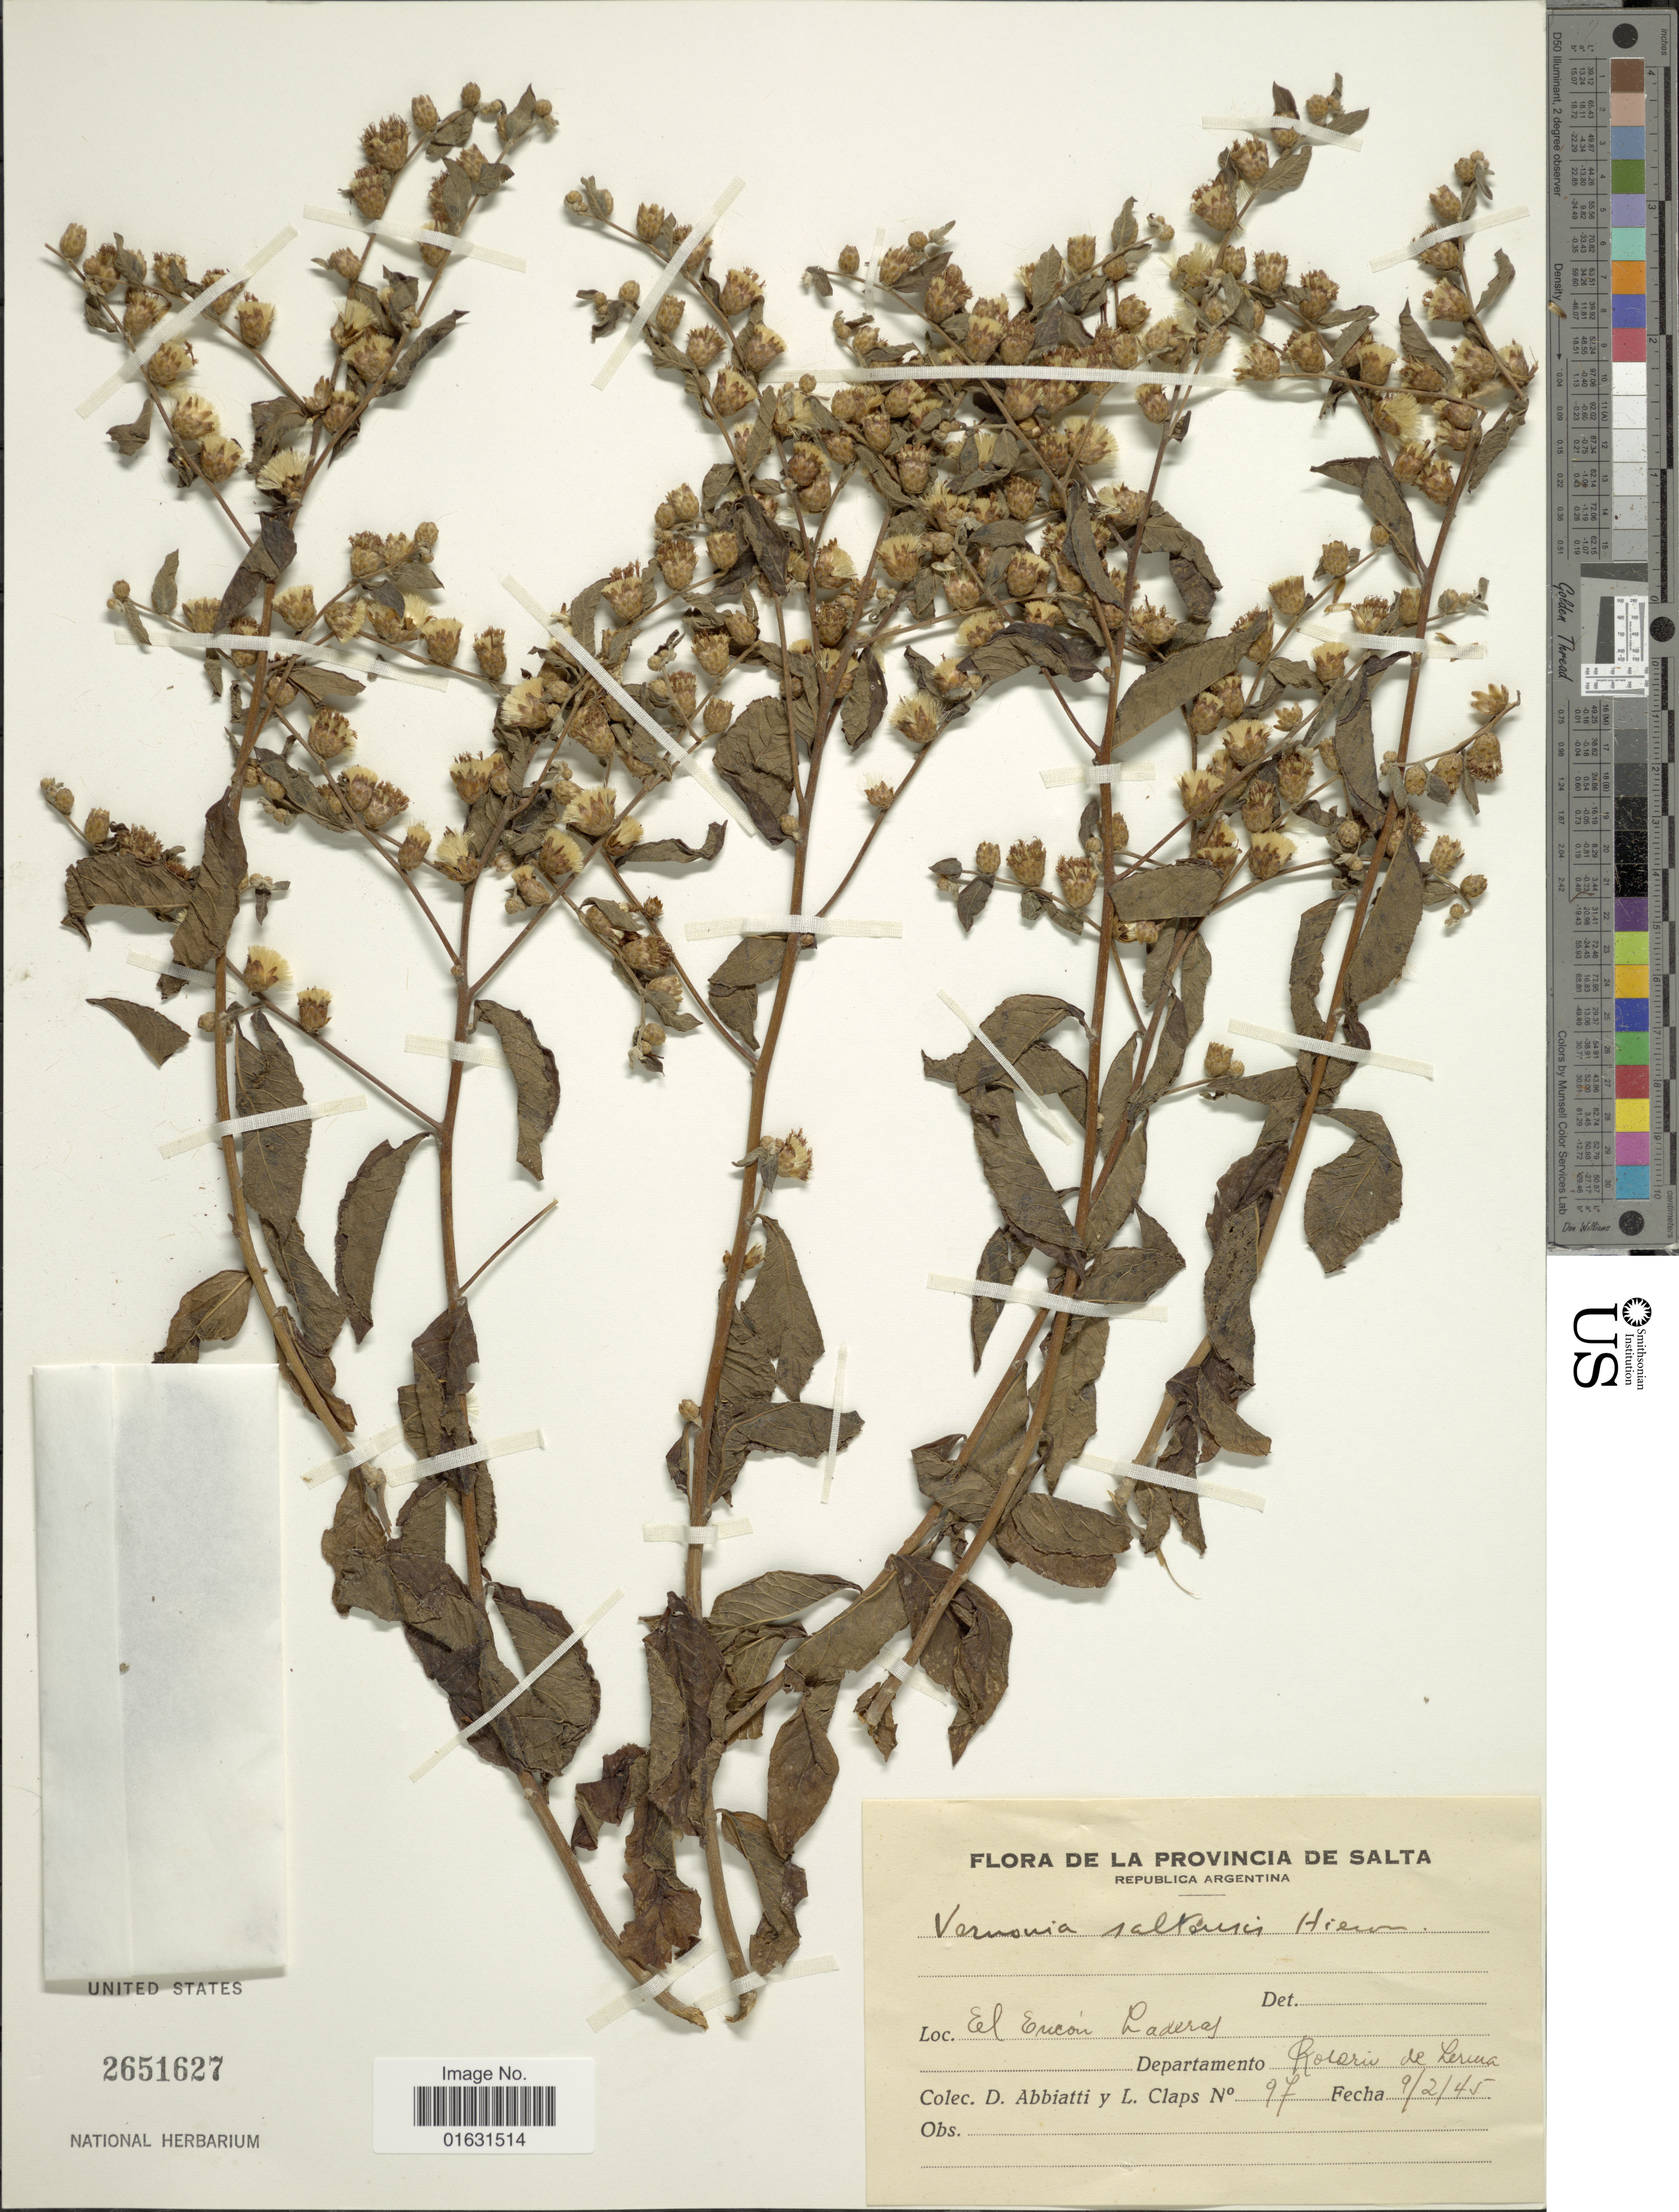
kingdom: Plantae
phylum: Tracheophyta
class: Magnoliopsida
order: Asterales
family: Asteraceae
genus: Lessingianthus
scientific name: Lessingianthus saltensis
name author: (Hieron.) H. Rob.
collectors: D. Abbiatti & L. Claps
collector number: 97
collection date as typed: Transcribed d/m/y: 9/2/45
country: Argentina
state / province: Salta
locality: El Eucón-Laderos [interpreted], Departamento Rosario de Lerma.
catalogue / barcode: US 2651627